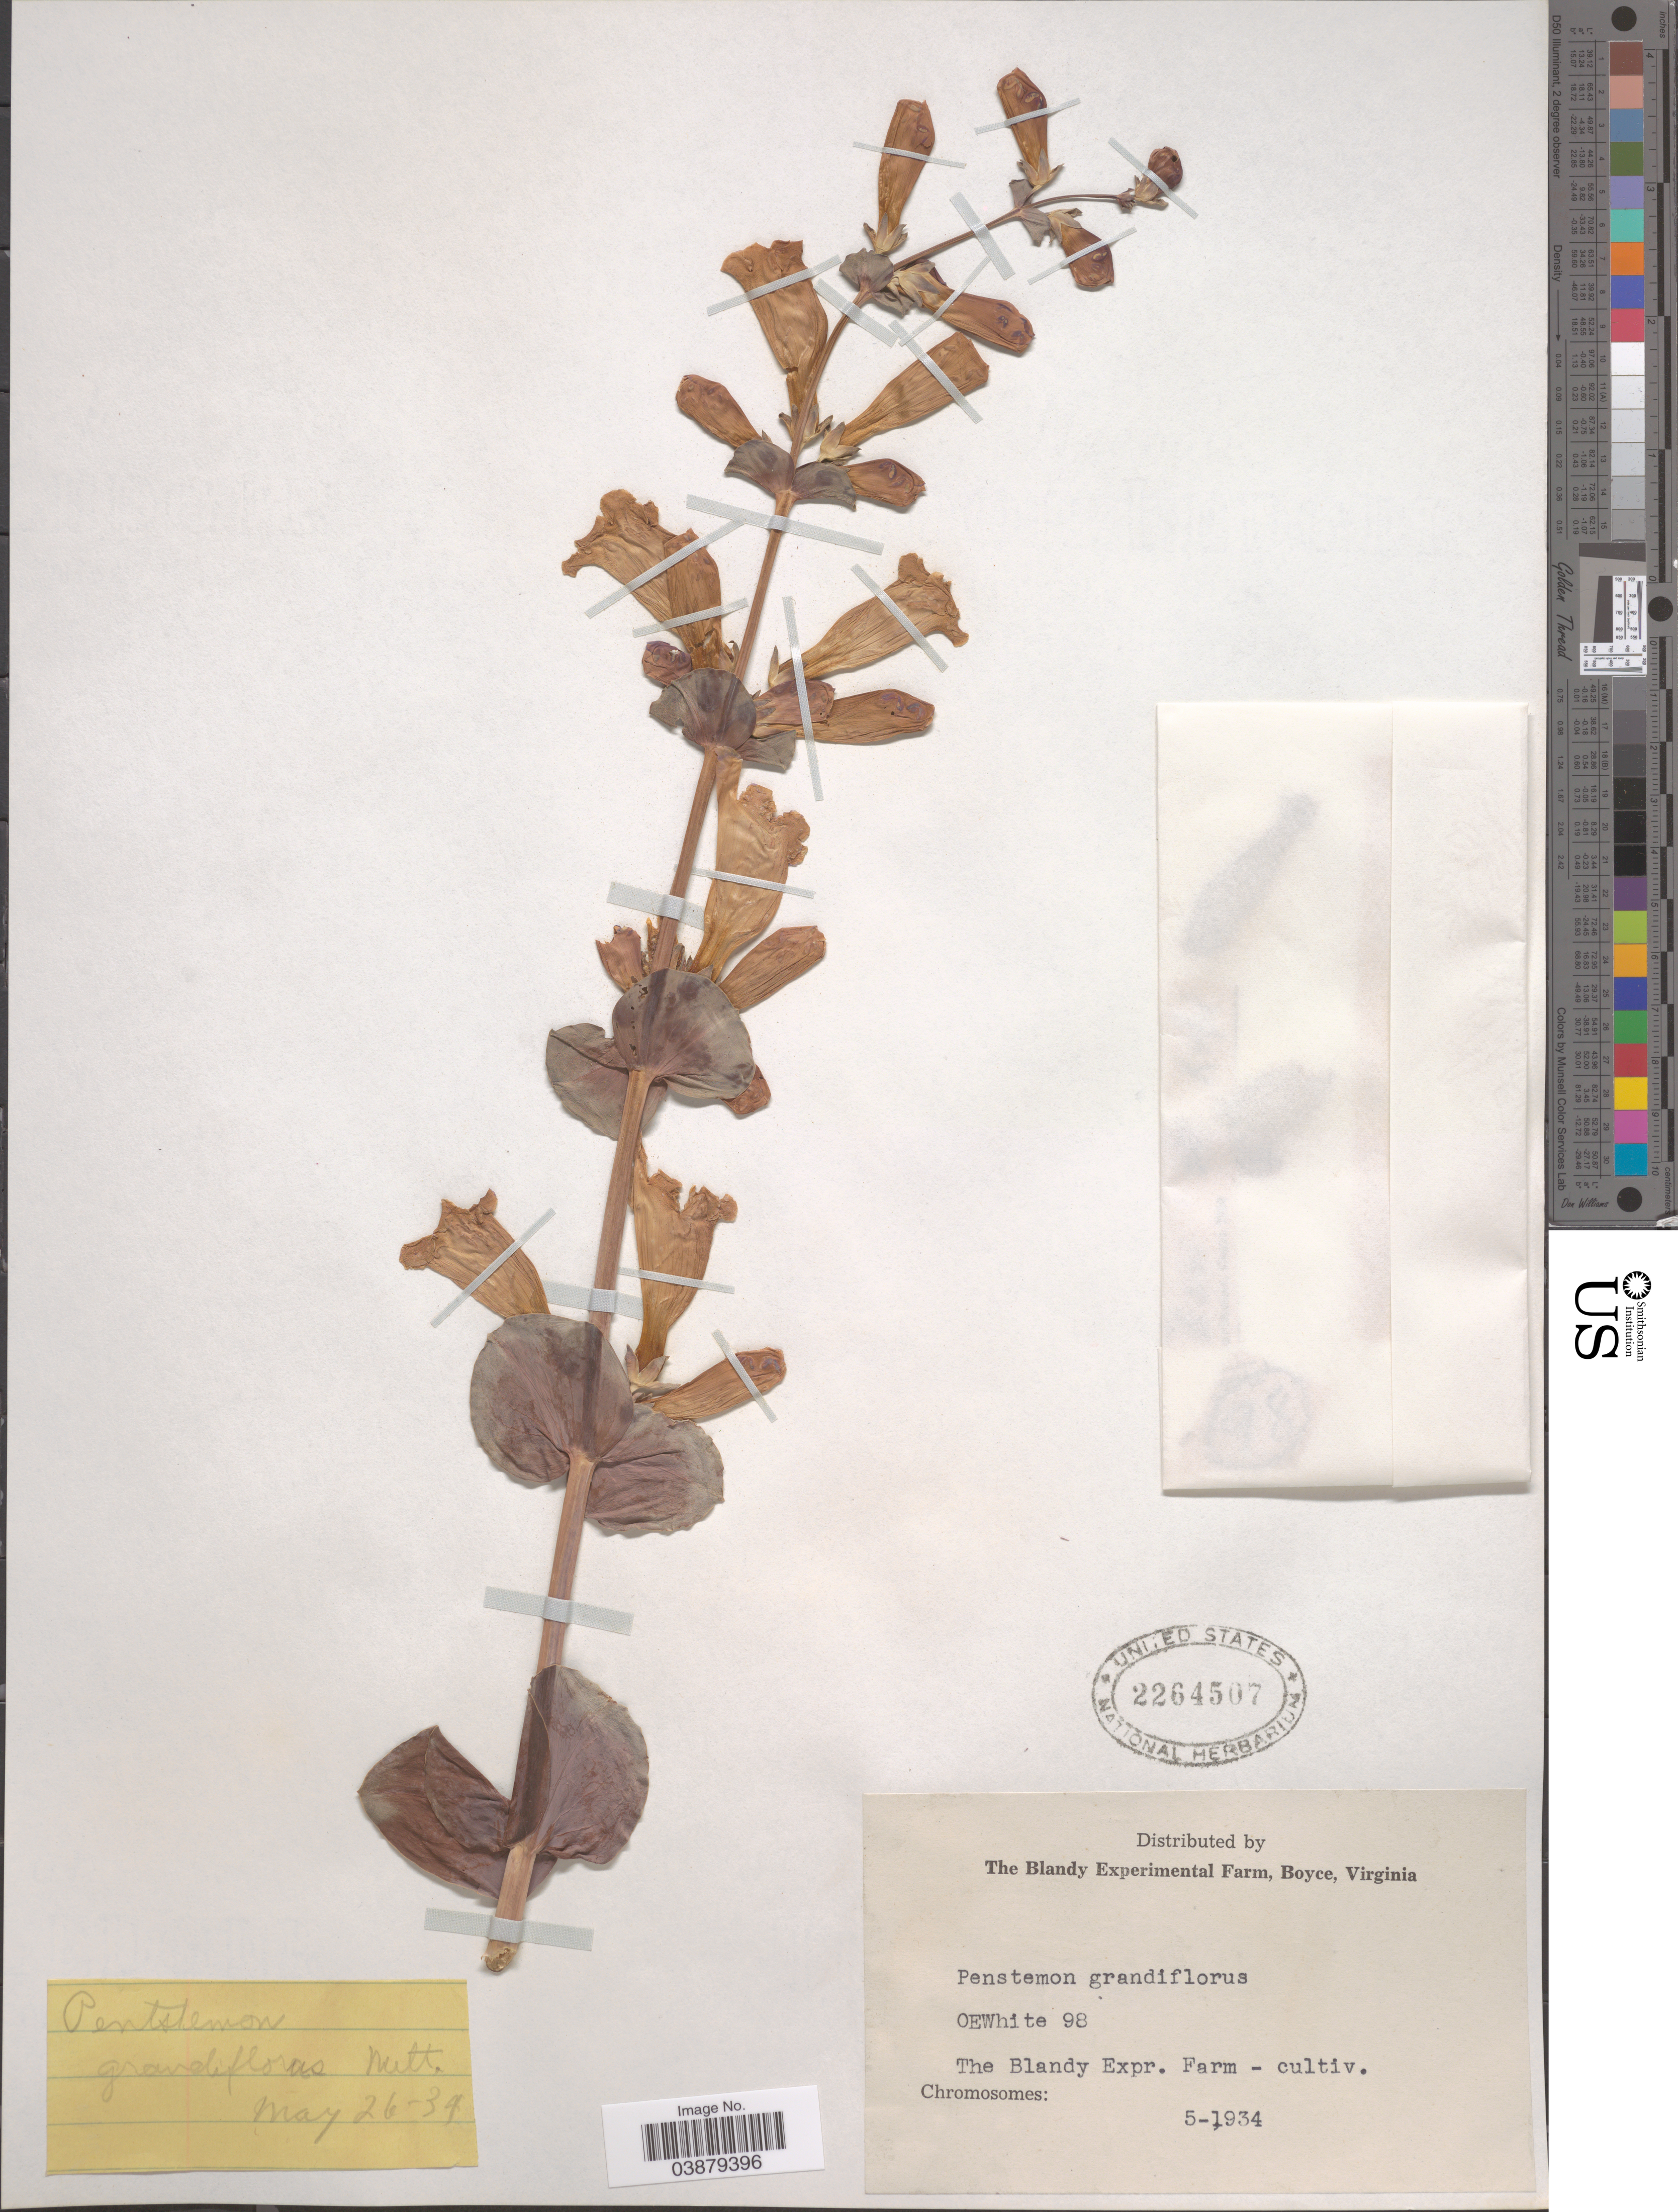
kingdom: Plantae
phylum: Tracheophyta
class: Magnoliopsida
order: Lamiales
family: Plantaginaceae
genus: Penstemon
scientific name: Penstemon grandiflorus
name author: Nutt.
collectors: O. E. White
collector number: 98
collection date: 1934-05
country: United States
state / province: Virginia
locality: The Blandy Experimental Farm, Boyce.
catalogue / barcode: US 2264507